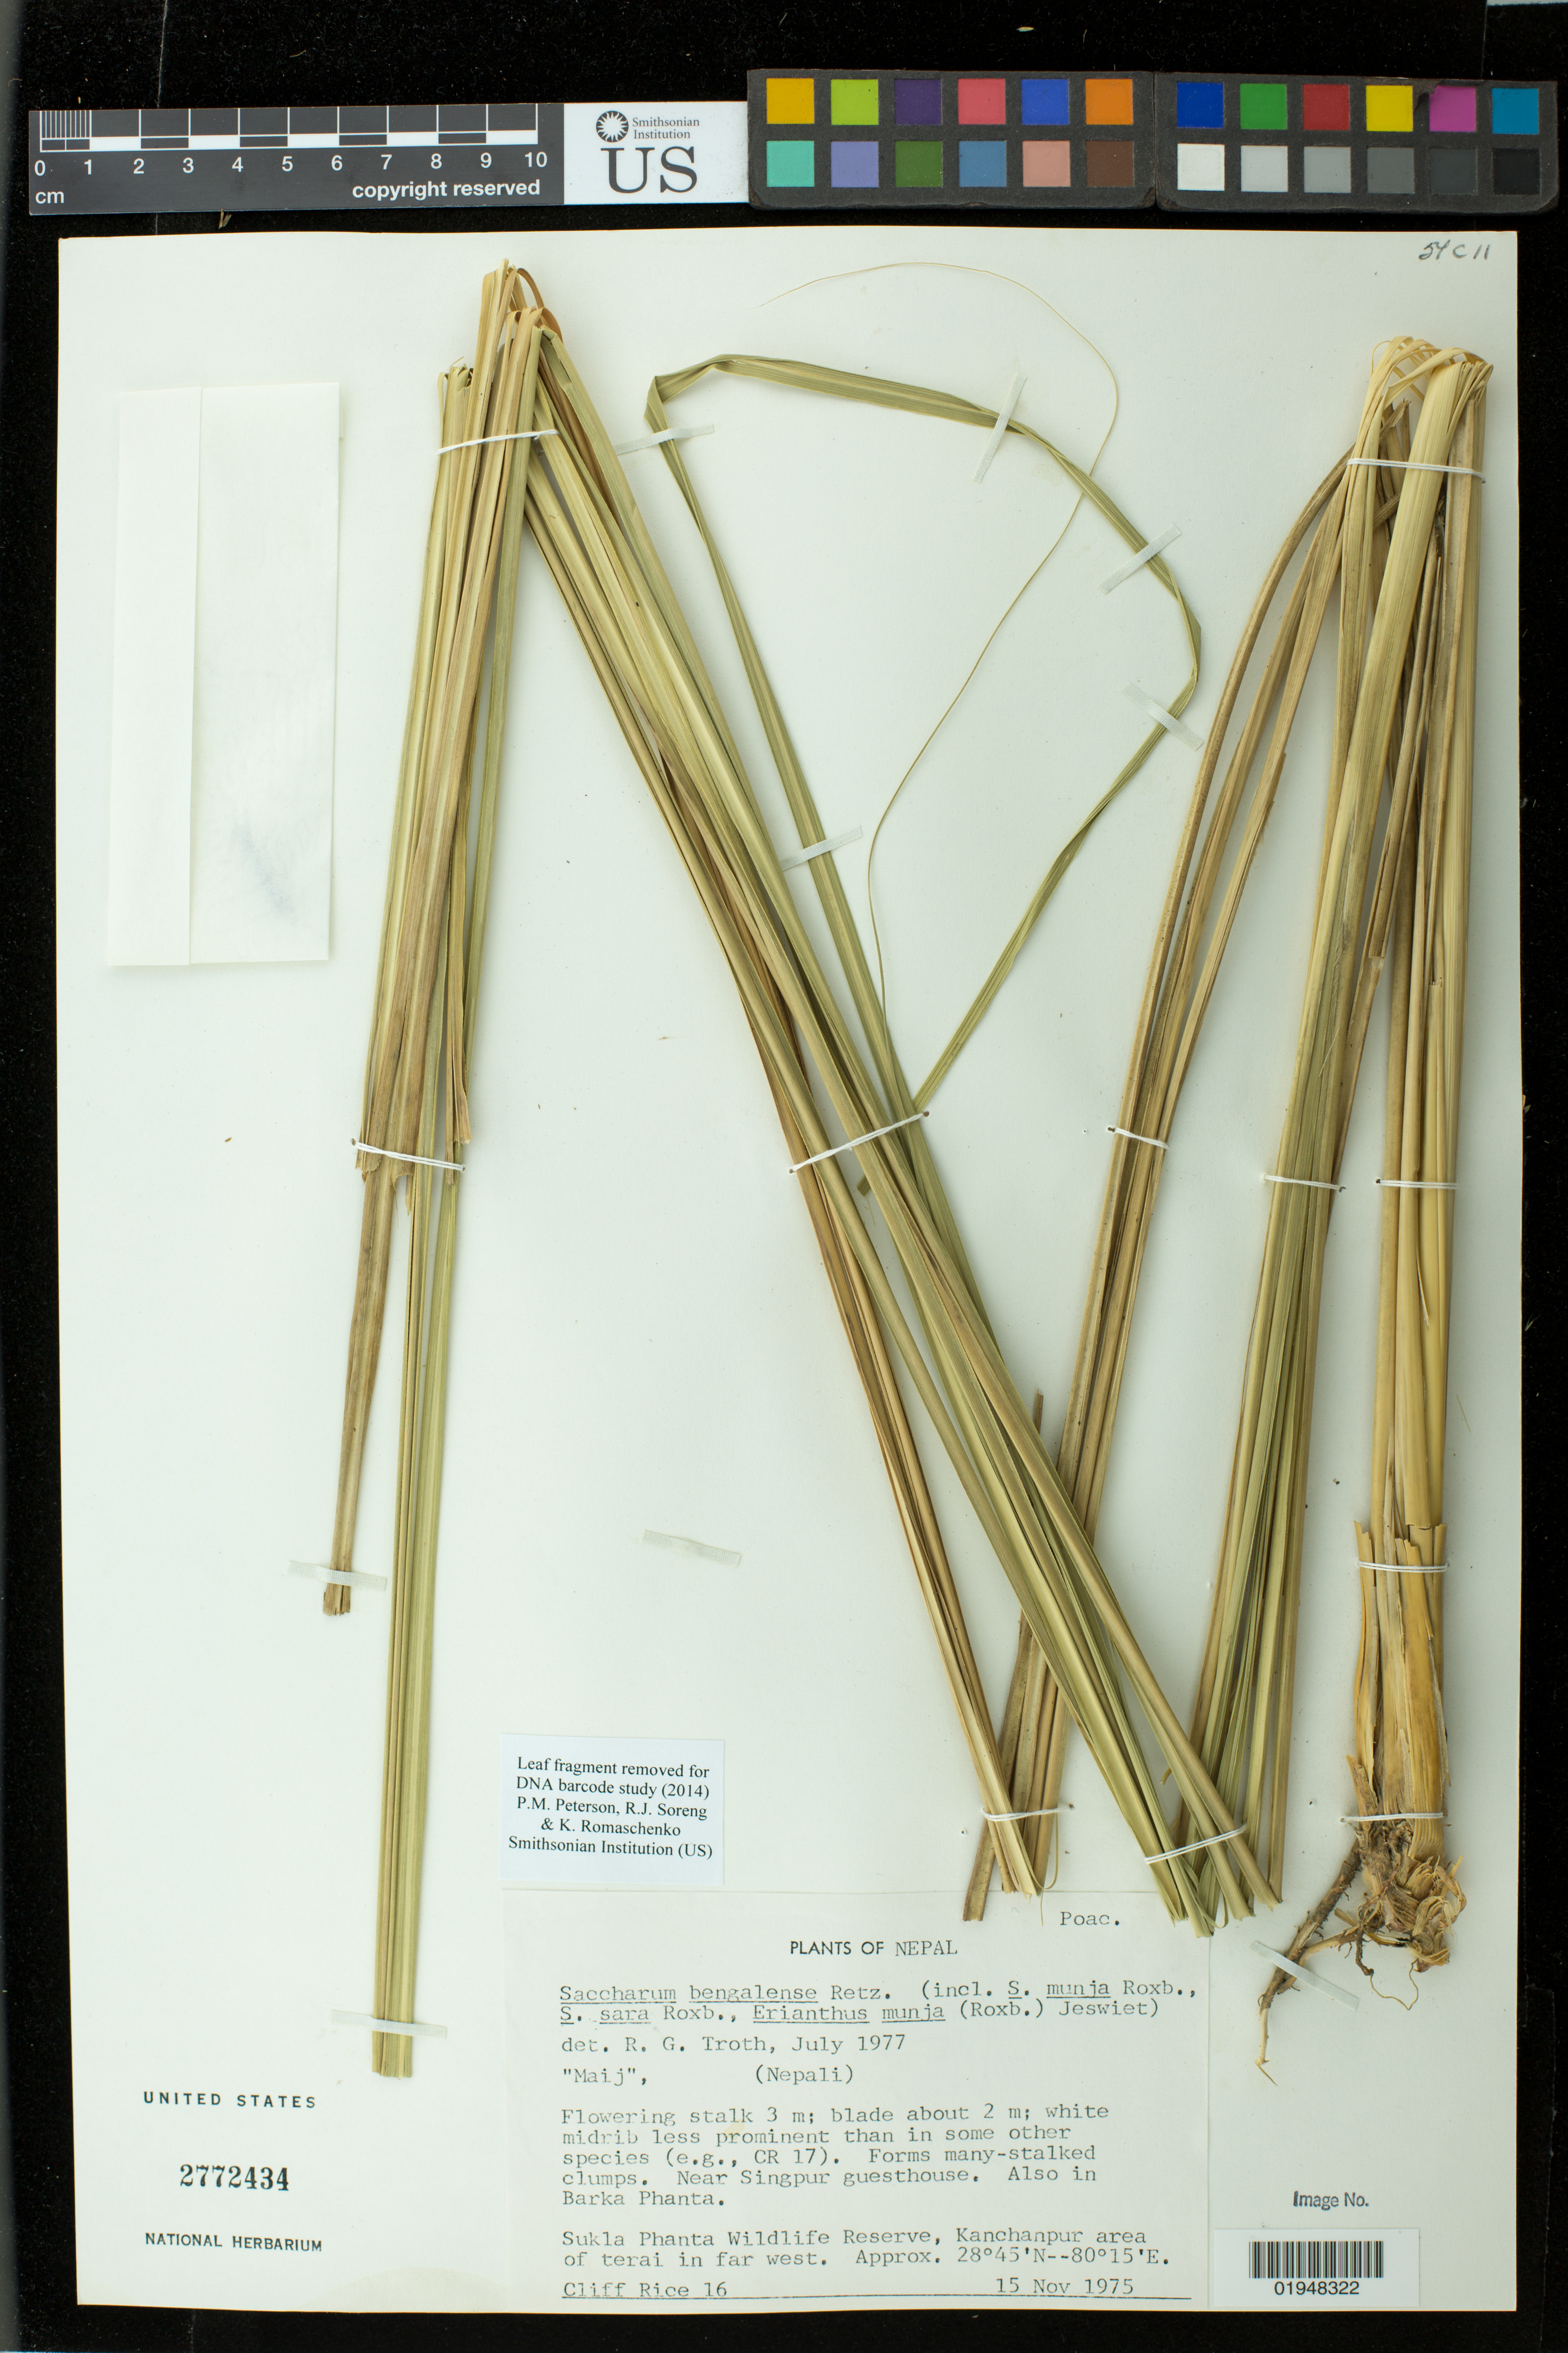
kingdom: Plantae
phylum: Tracheophyta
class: Liliopsida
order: Poales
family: Poaceae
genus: Saccharum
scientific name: Saccharum bengalense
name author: Retz.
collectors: C. Rice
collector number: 16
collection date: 1975-11-15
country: Nepal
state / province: Province No. 7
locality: Sukla Phanta Wildlife Reserve, Kanchanpur area of terai [[Terai]] in far west.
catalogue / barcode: US 2772434